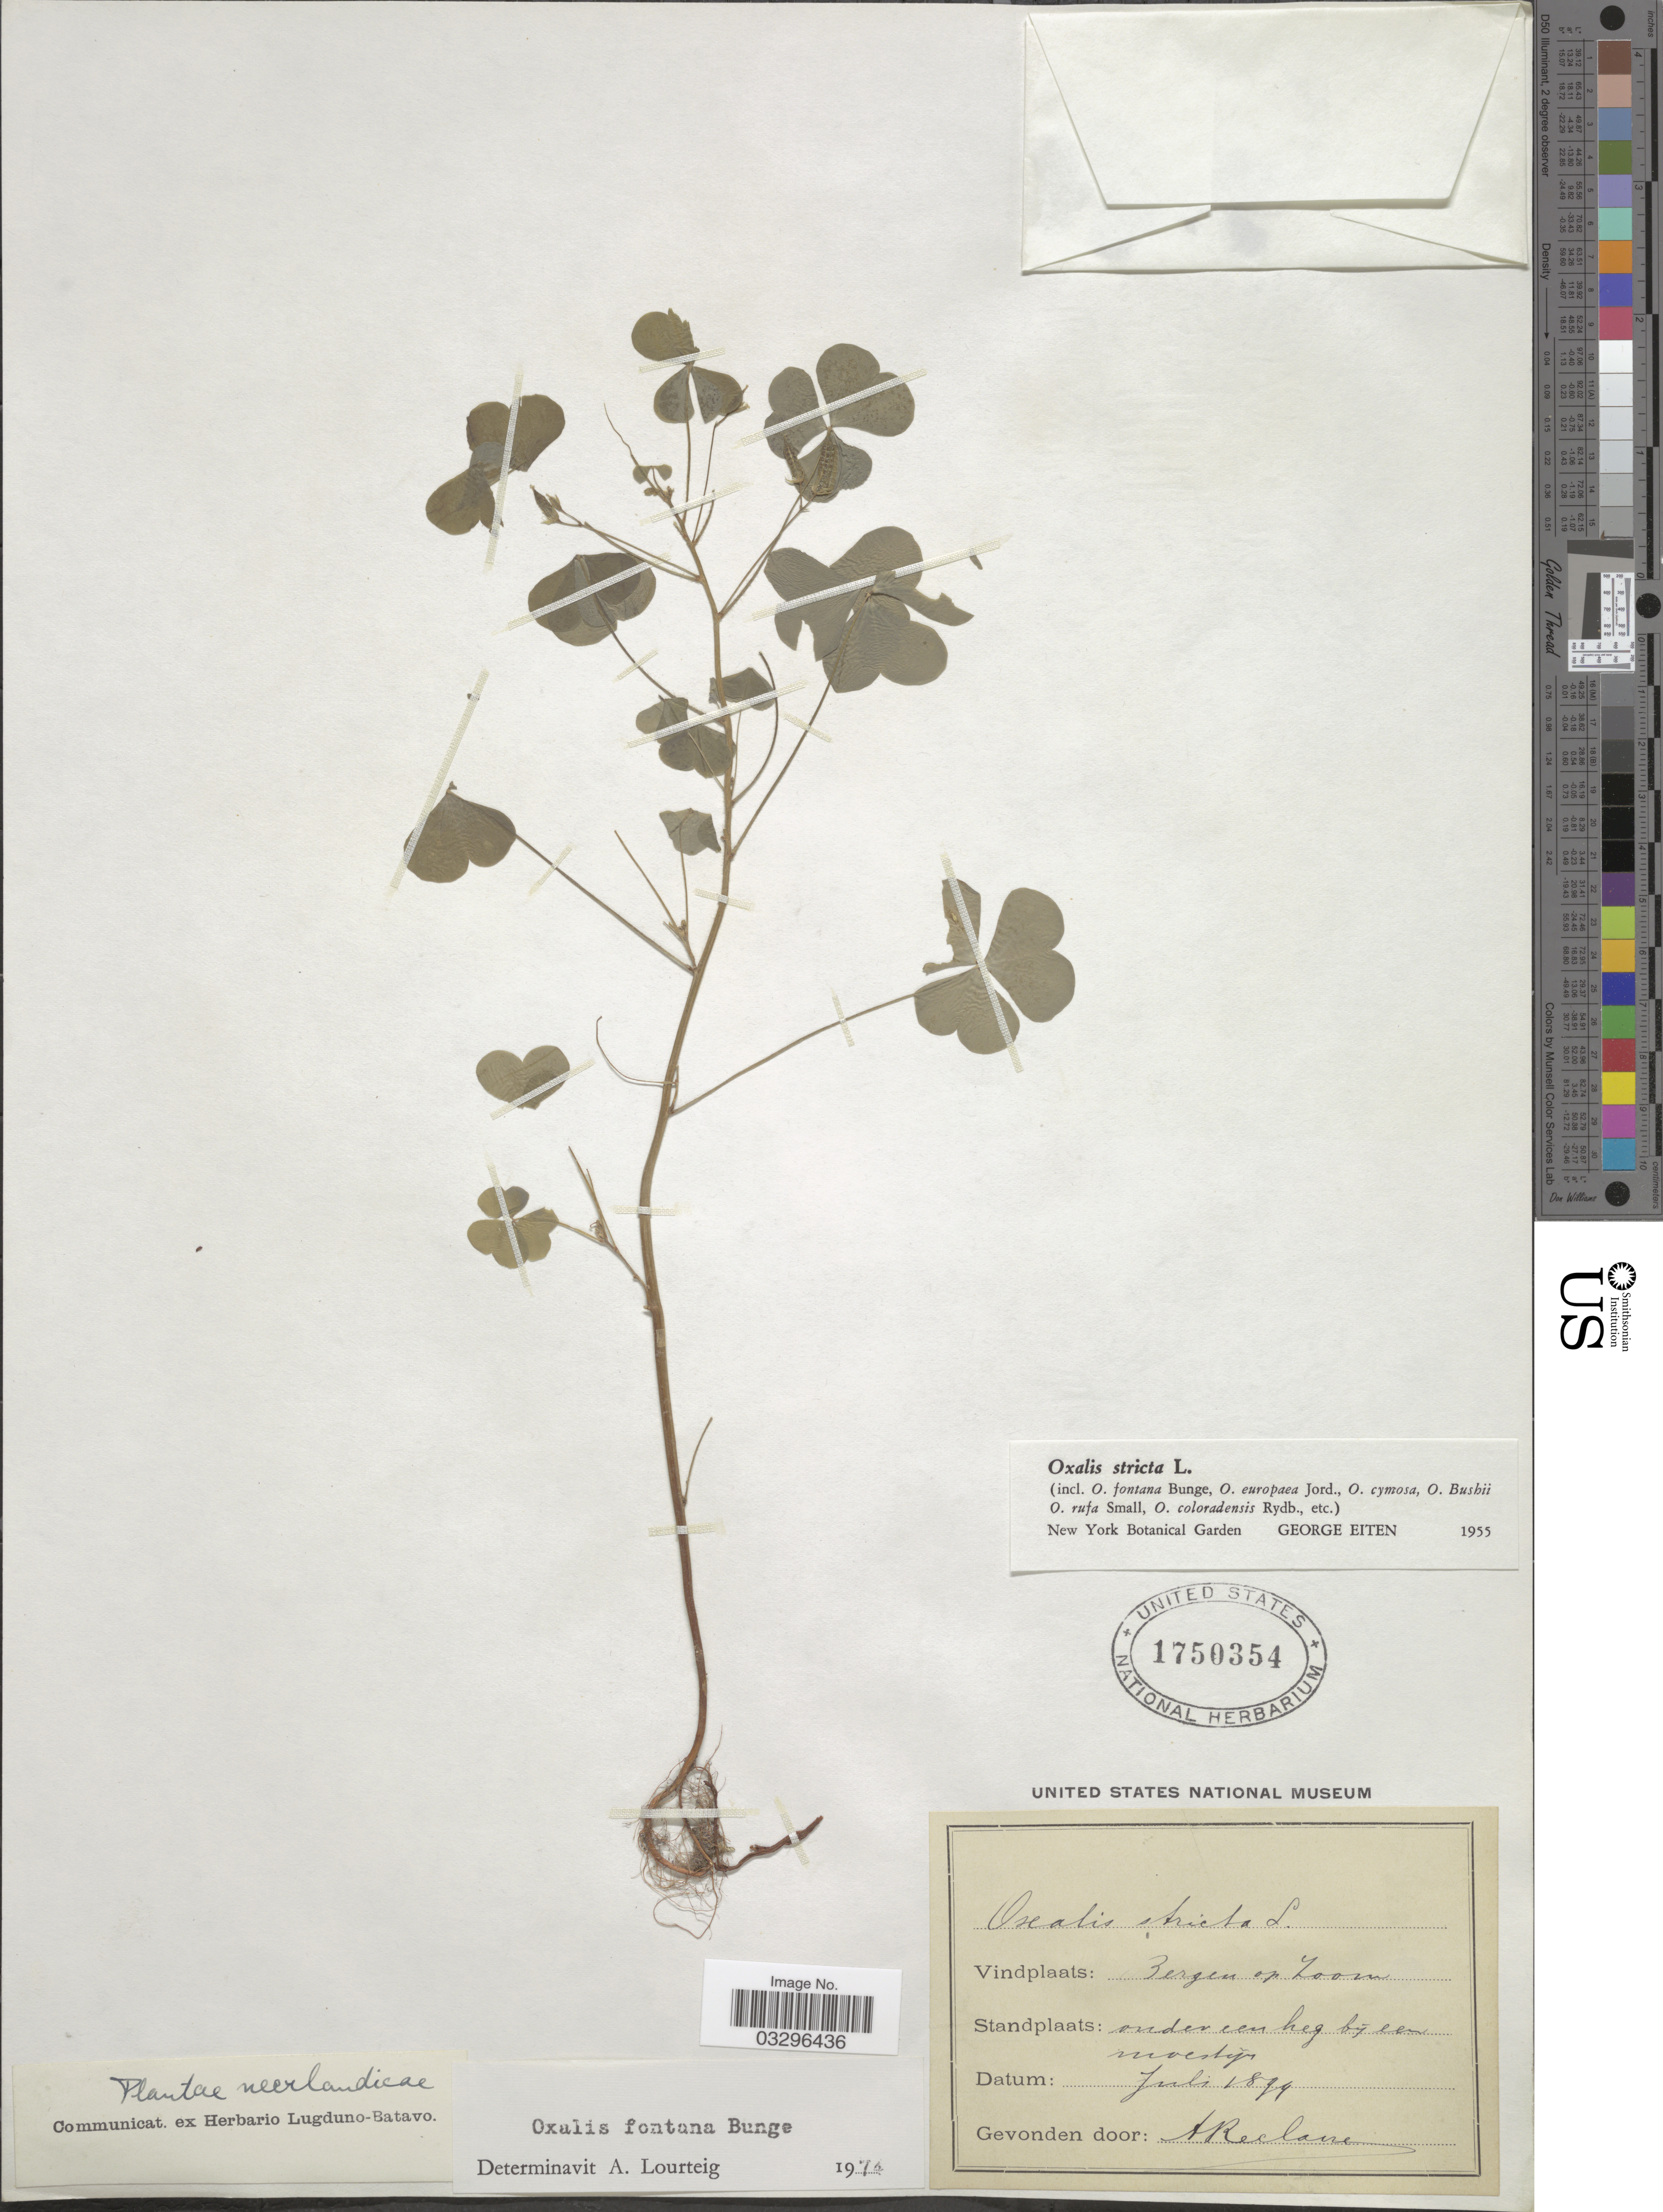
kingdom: Plantae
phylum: Tracheophyta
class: Magnoliopsida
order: Oxalidales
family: Oxalidaceae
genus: Oxalis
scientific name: Oxalis fontana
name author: Bunge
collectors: A. Reclaire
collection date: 1894-07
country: Netherlands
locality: Bergen op Zoom. Onder een heg bij een woestijn.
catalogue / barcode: US 1750354